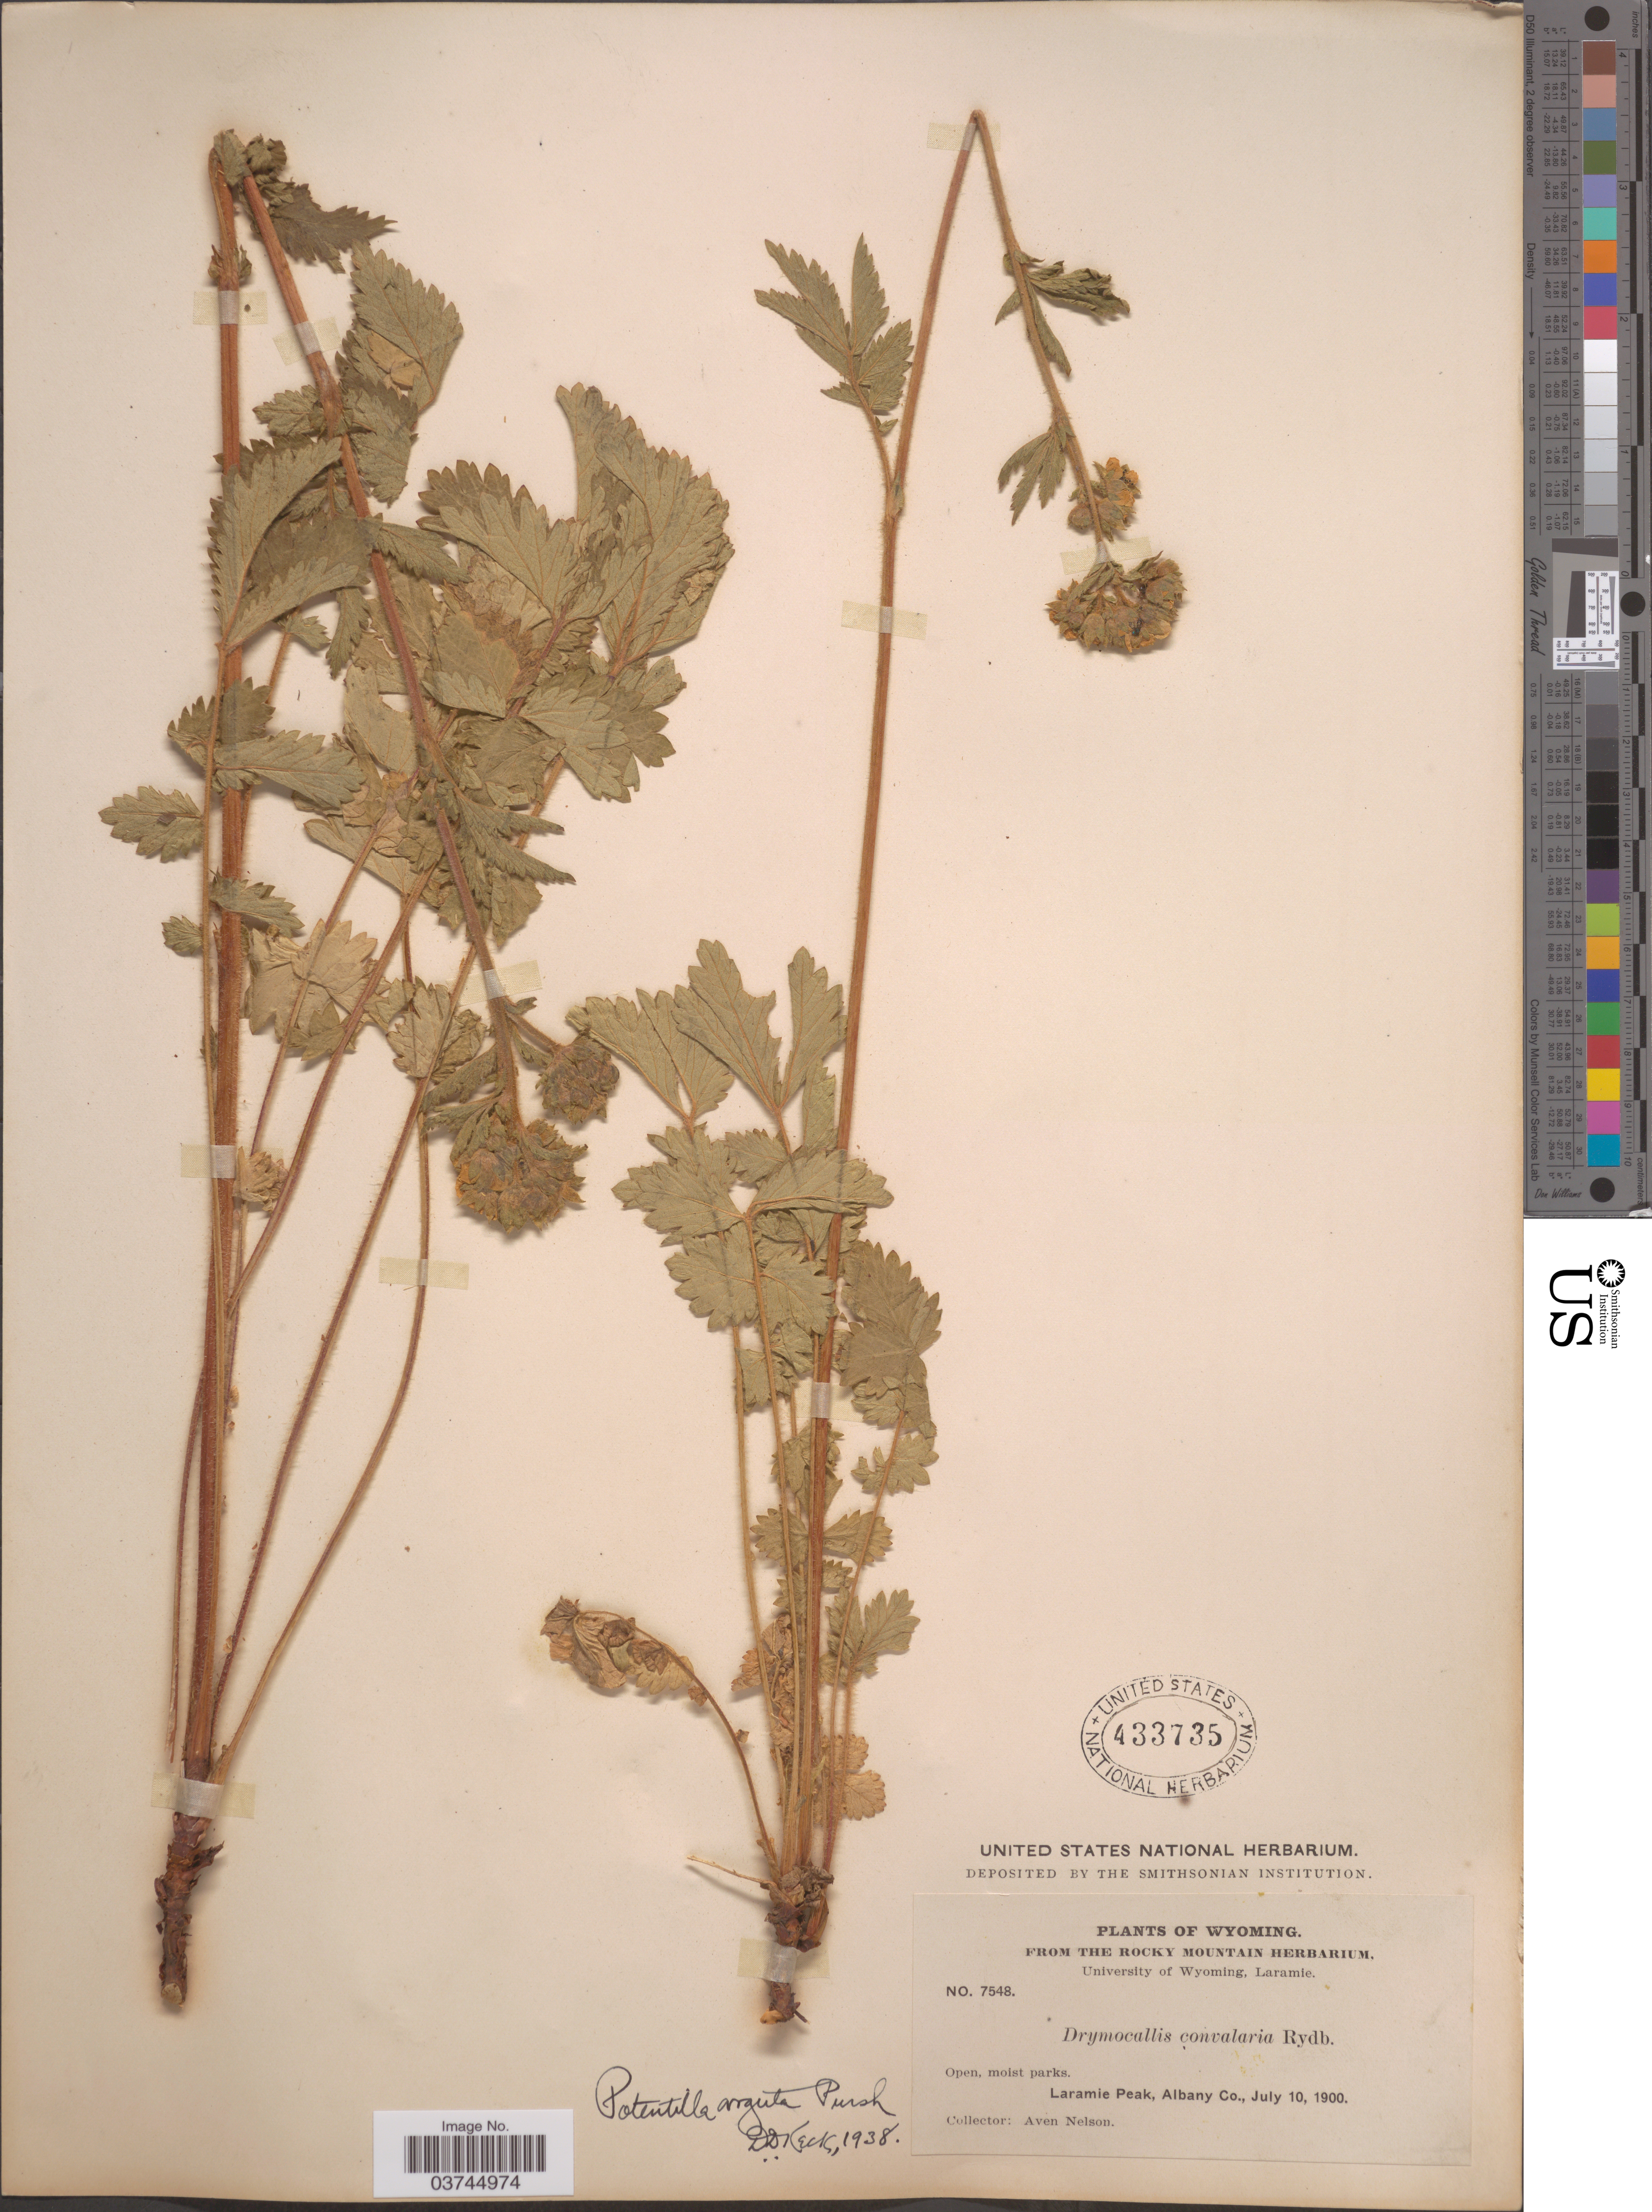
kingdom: Plantae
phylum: Tracheophyta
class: Magnoliopsida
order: Rosales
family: Rosaceae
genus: Drymocallis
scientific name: Drymocallis arguta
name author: (Pursh) Rydb.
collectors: A. Nelson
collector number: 7548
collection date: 1900-07-10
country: United States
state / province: Wyoming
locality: Laramie Peak, Albany Co.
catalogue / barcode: US 433735